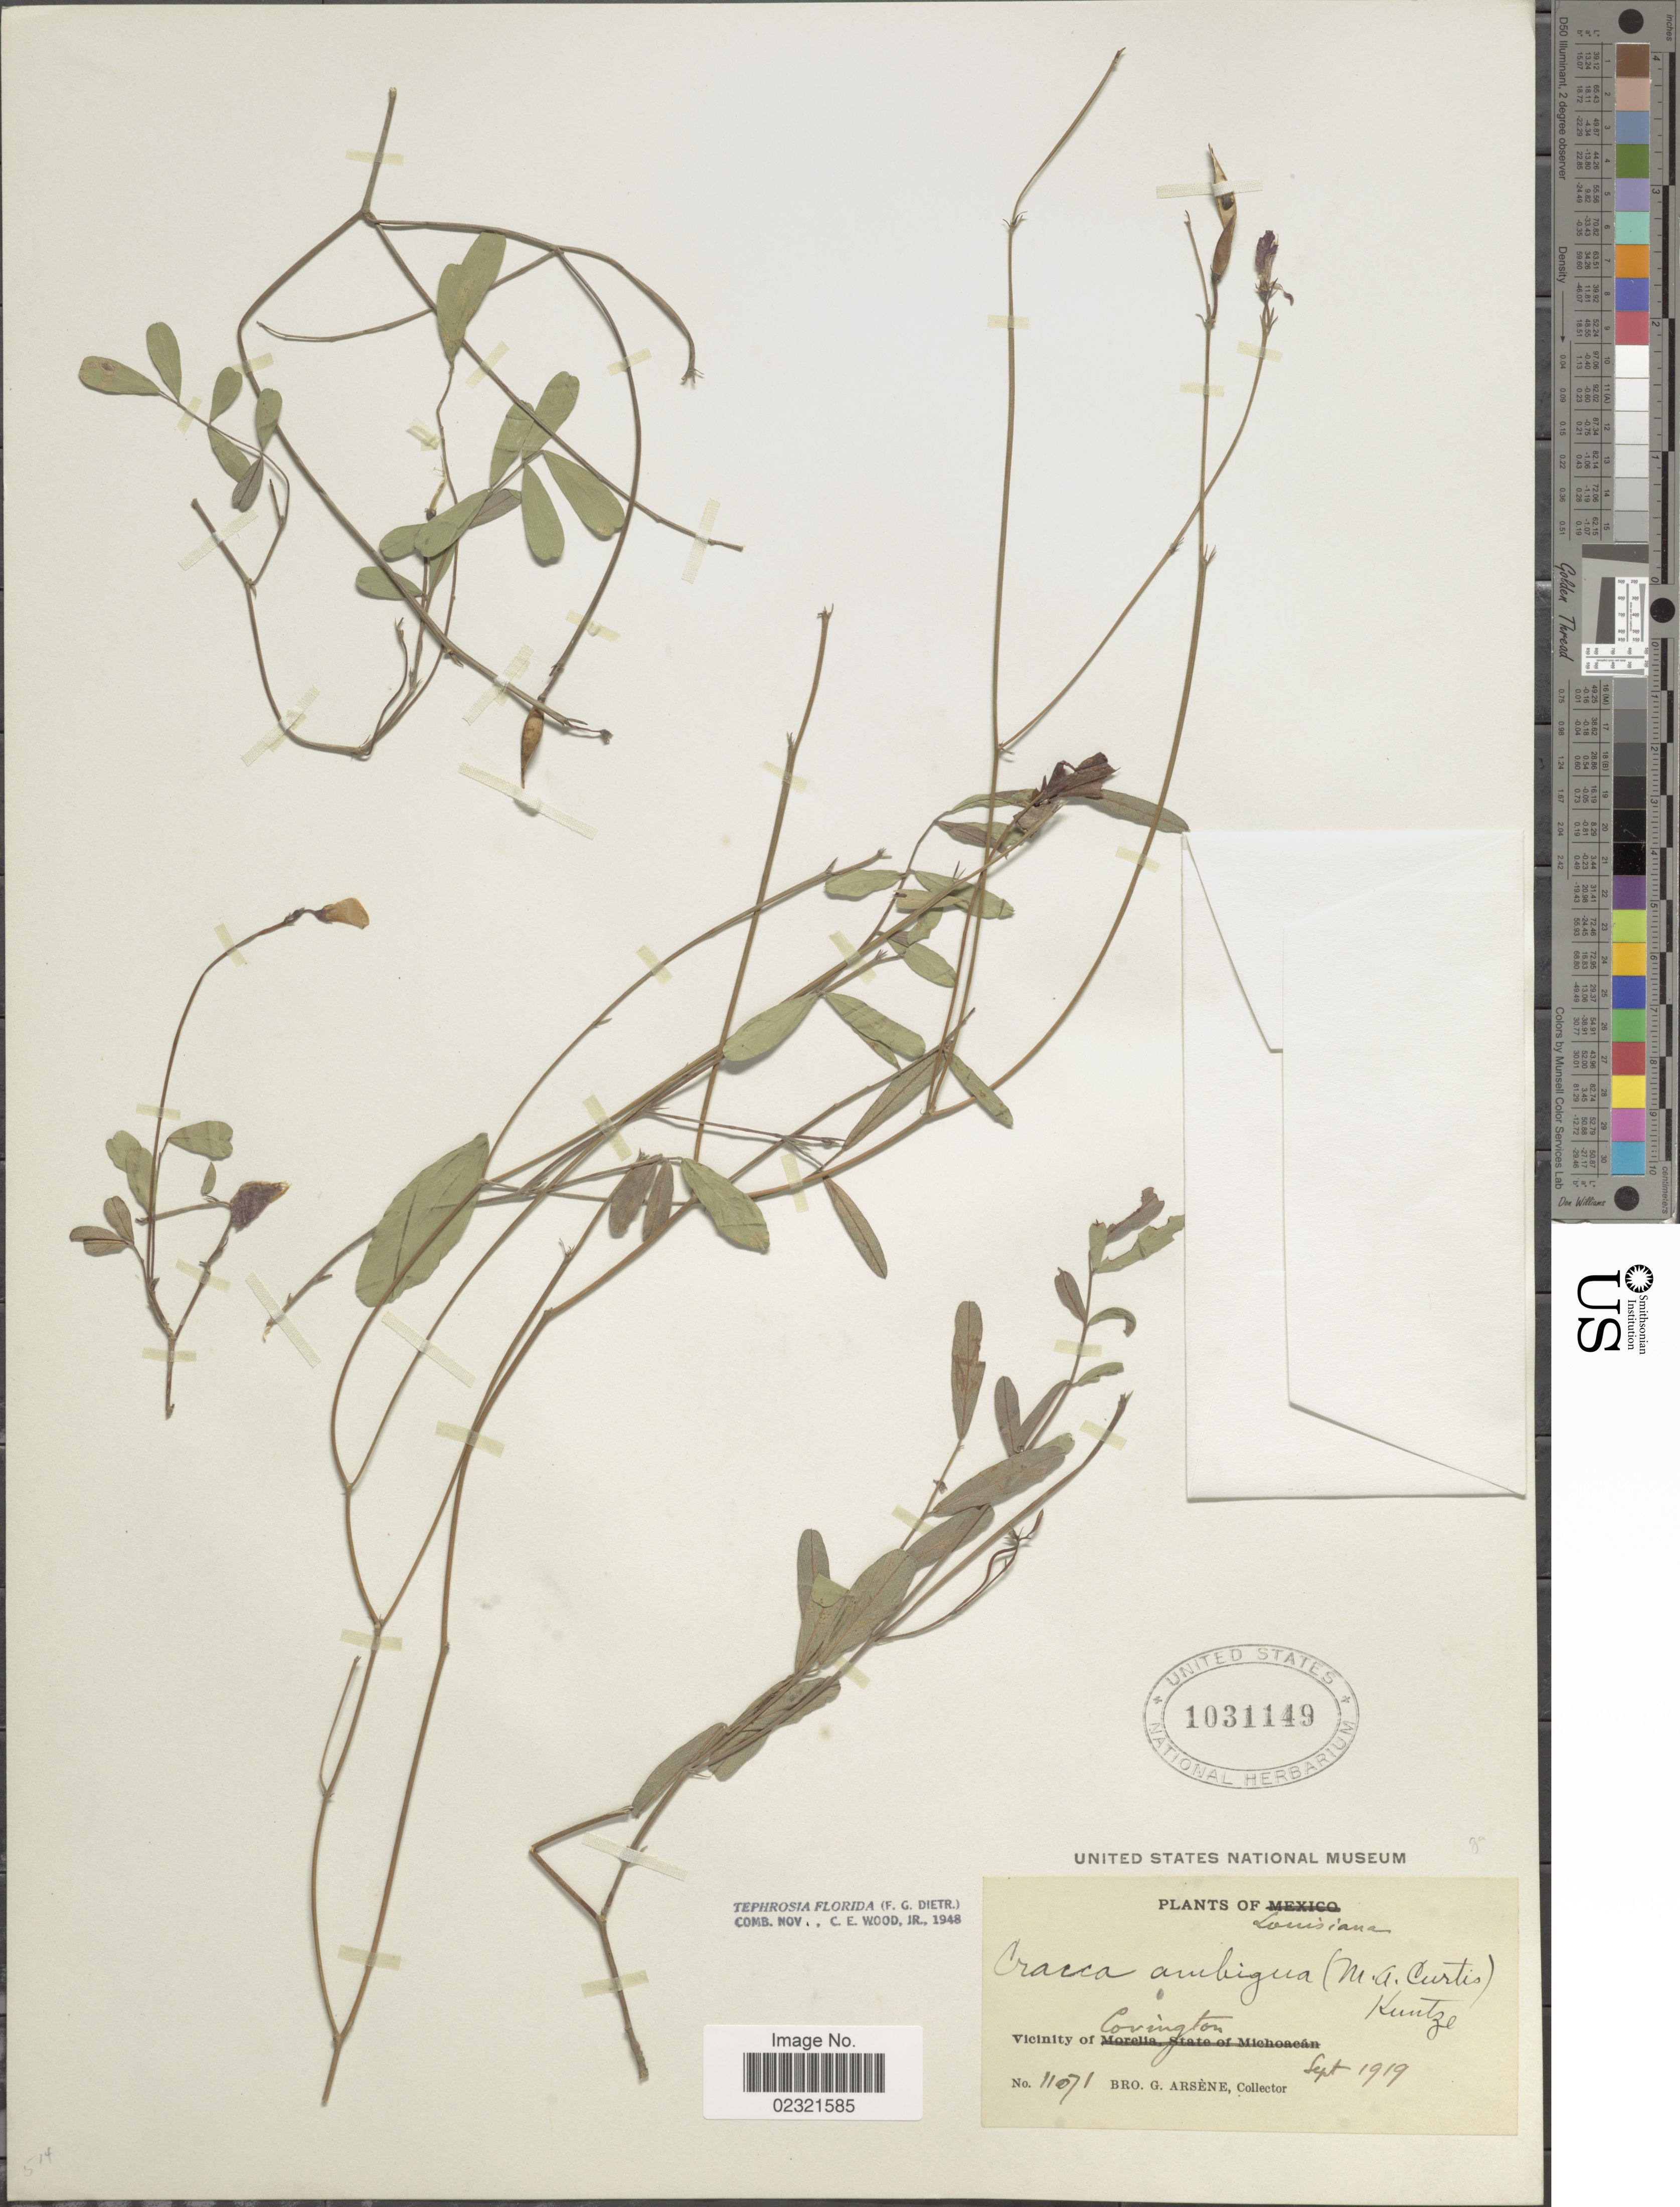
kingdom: Plantae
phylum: Tracheophyta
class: Magnoliopsida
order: Fabales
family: Fabaceae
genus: Tephrosia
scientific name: Tephrosia florida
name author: (Dietr.) C.E. Wood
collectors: Bro. G. Arsène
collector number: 11071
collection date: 1919-09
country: United States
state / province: Louisiana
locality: Vicinity of Covington.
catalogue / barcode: US 1031149